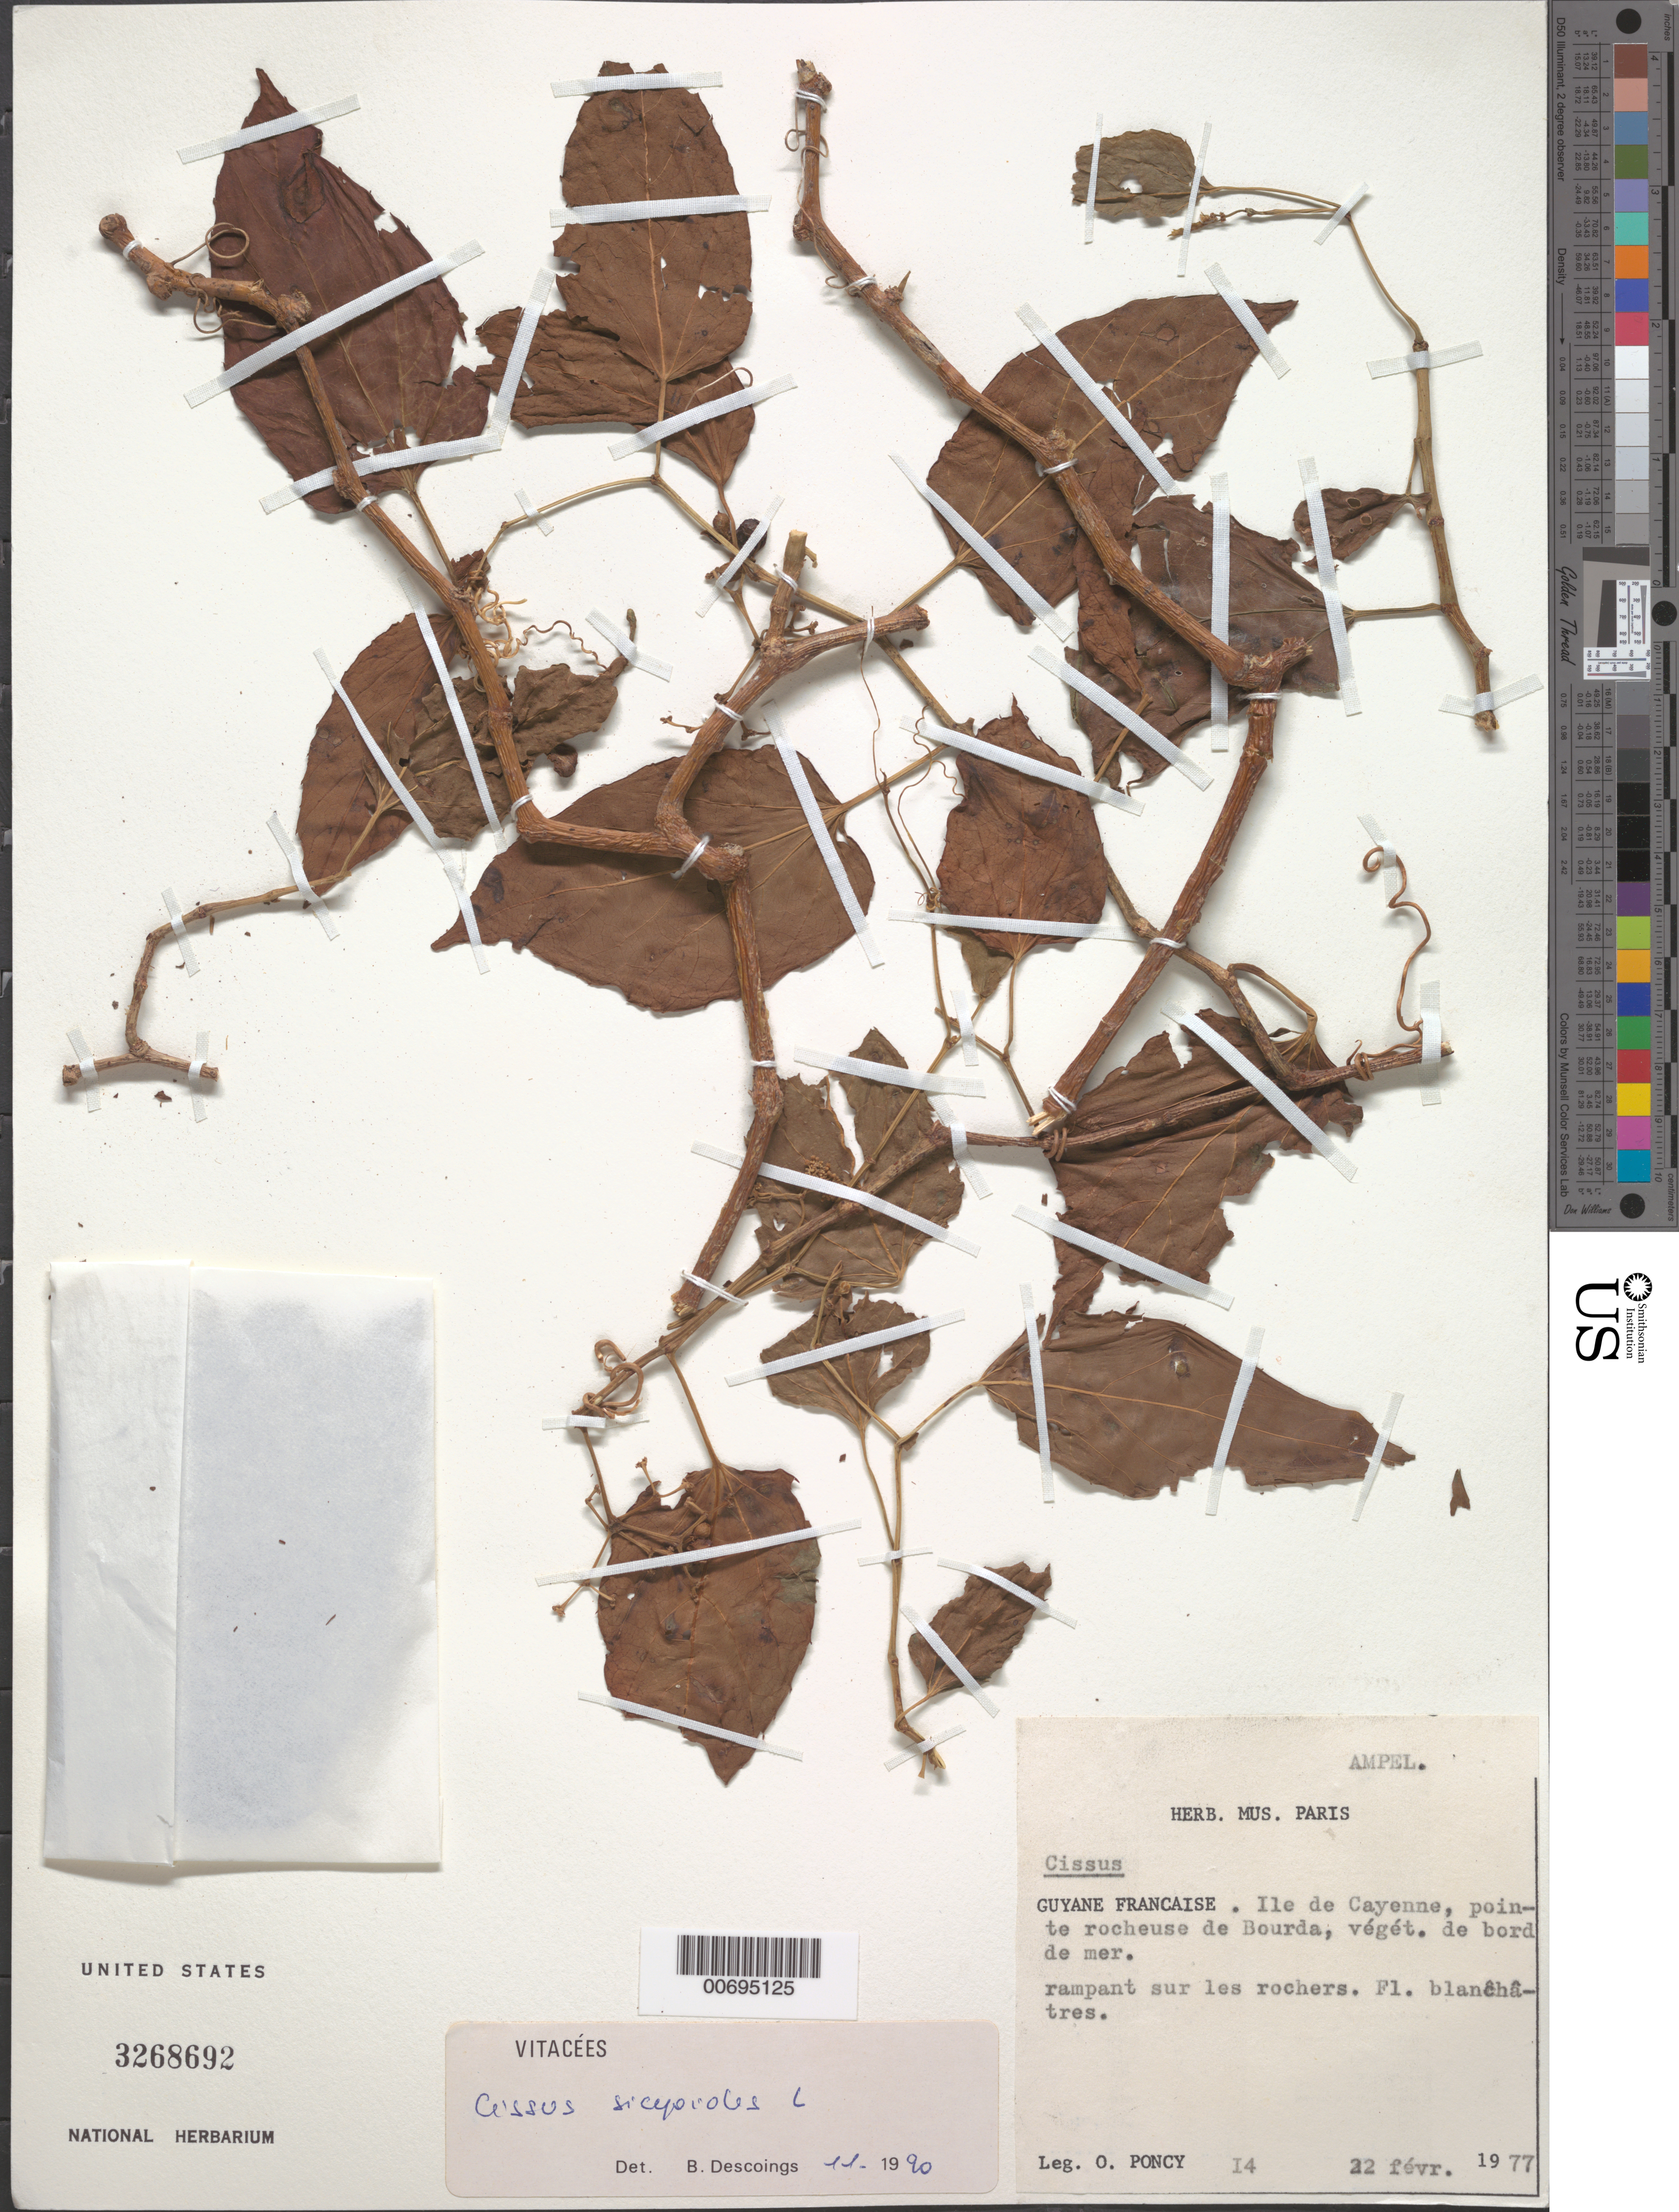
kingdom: Plantae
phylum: Tracheophyta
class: Magnoliopsida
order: Vitales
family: Vitaceae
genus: Cissus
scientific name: Cissus verticillata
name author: (L.) Nicolson & C.E. Jarvis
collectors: O. Poncy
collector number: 14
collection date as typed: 22-Feb-77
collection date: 1977-02-22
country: French Guiana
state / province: Cayenne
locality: Cayenne, littoral de l'Ile, point de Bourda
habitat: Borde de mer, rampant sur les roches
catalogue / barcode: US 3268692